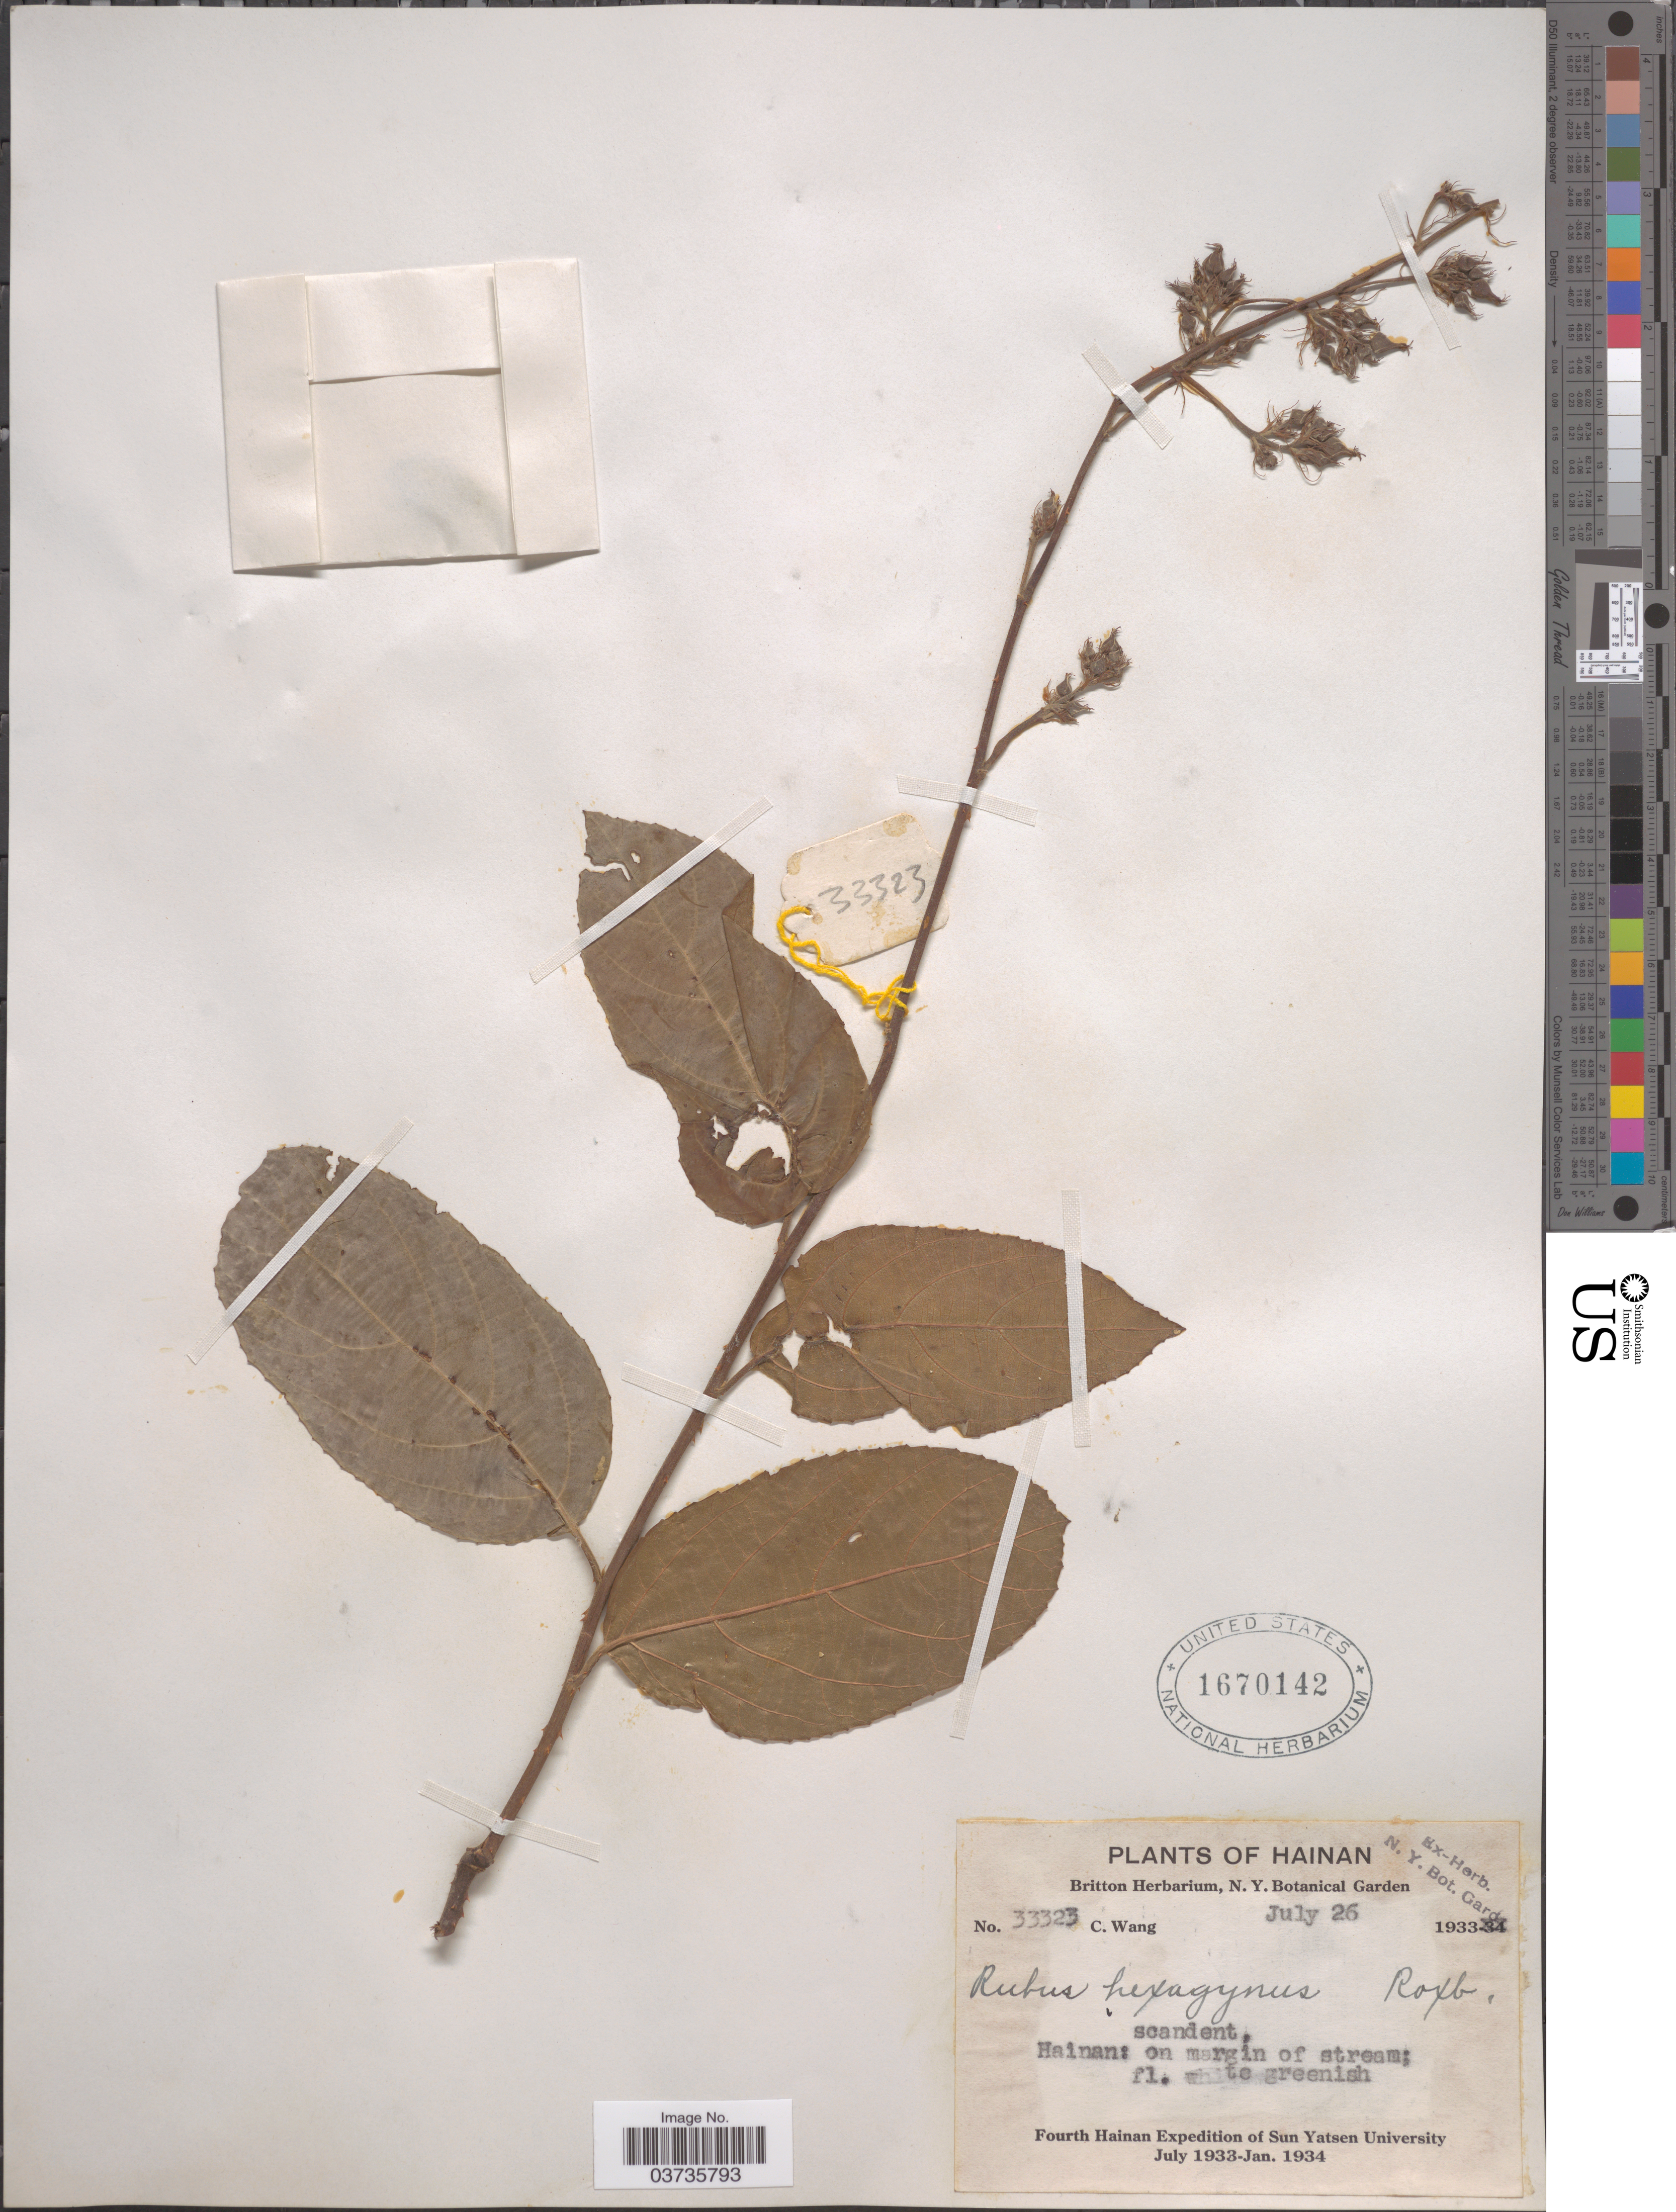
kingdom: Plantae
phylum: Tracheophyta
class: Magnoliopsida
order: Rosales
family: Rosaceae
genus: Rubus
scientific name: Rubus hexagynus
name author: Roxb.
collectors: C. Wang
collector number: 33323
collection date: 1933-07-26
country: China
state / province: Hainan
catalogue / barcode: US 1670142